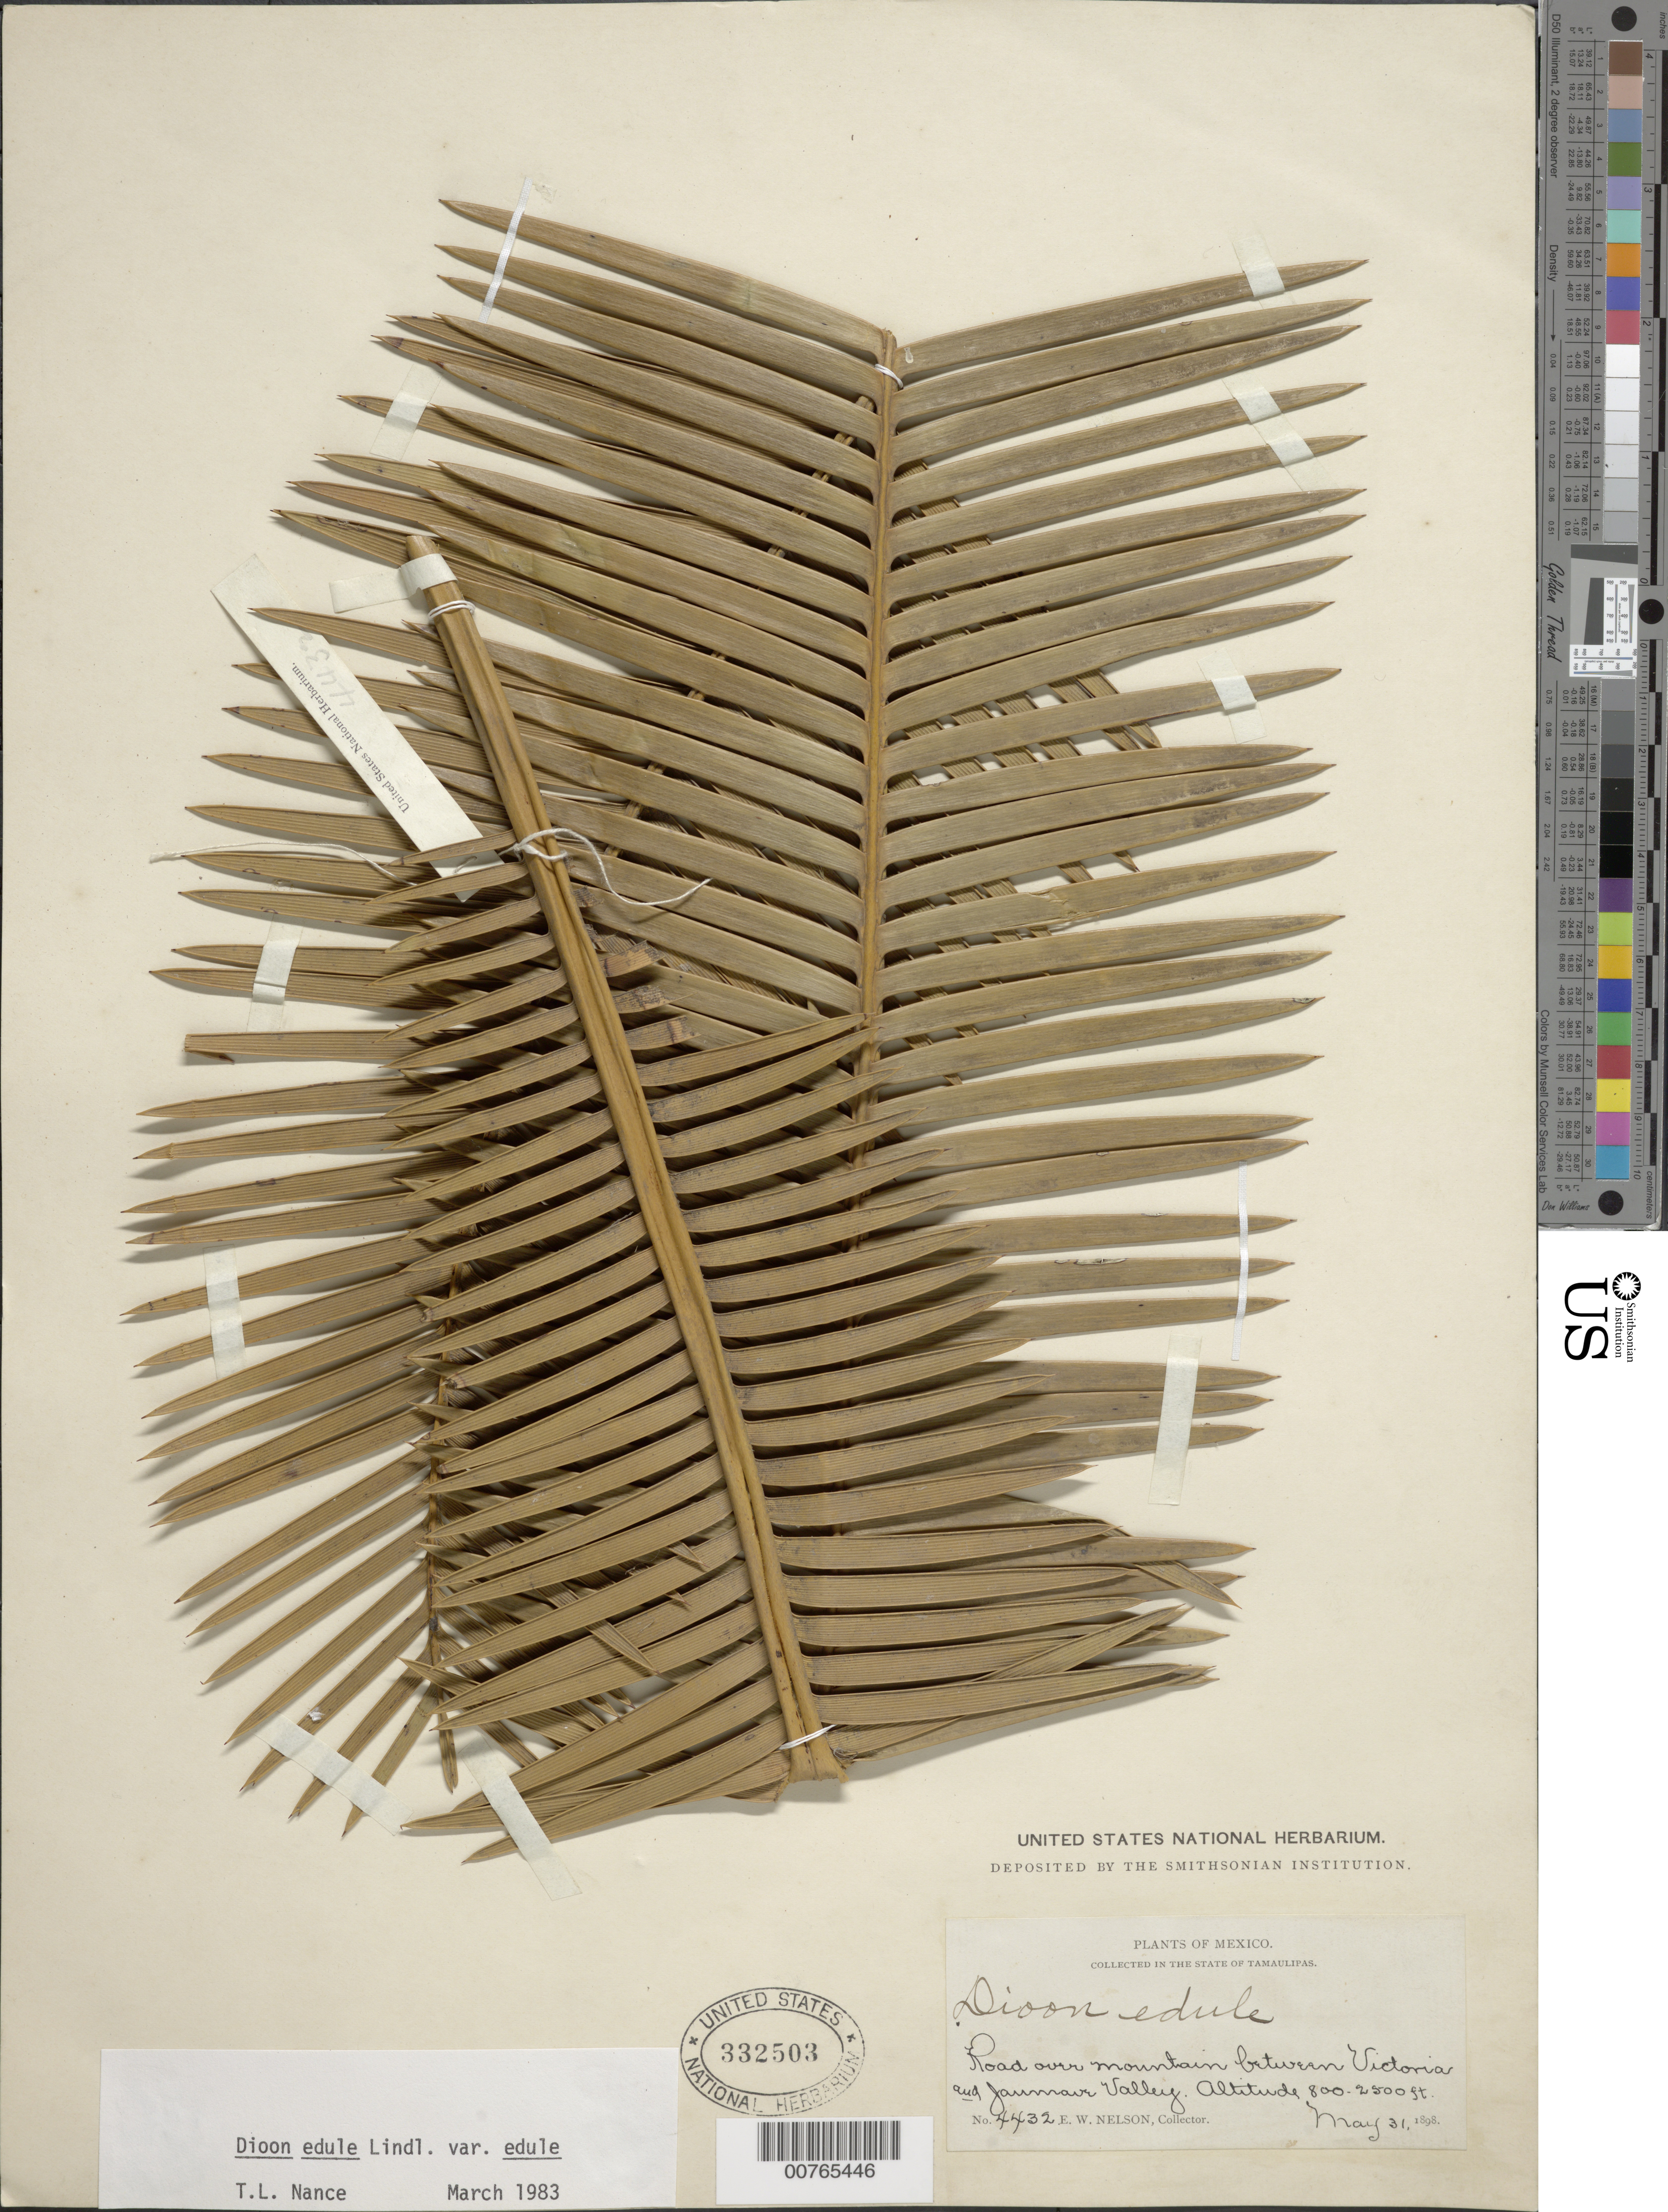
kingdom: Plantae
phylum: Tracheophyta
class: Cycadopsida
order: Cycadales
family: Zamiaceae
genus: Dioon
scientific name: Dioon edule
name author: Lindl.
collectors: E. W. Nelson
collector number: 4432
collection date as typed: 31 May 1898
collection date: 1898-05-31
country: Mexico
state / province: Tamaulipas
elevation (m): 244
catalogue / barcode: US 332503